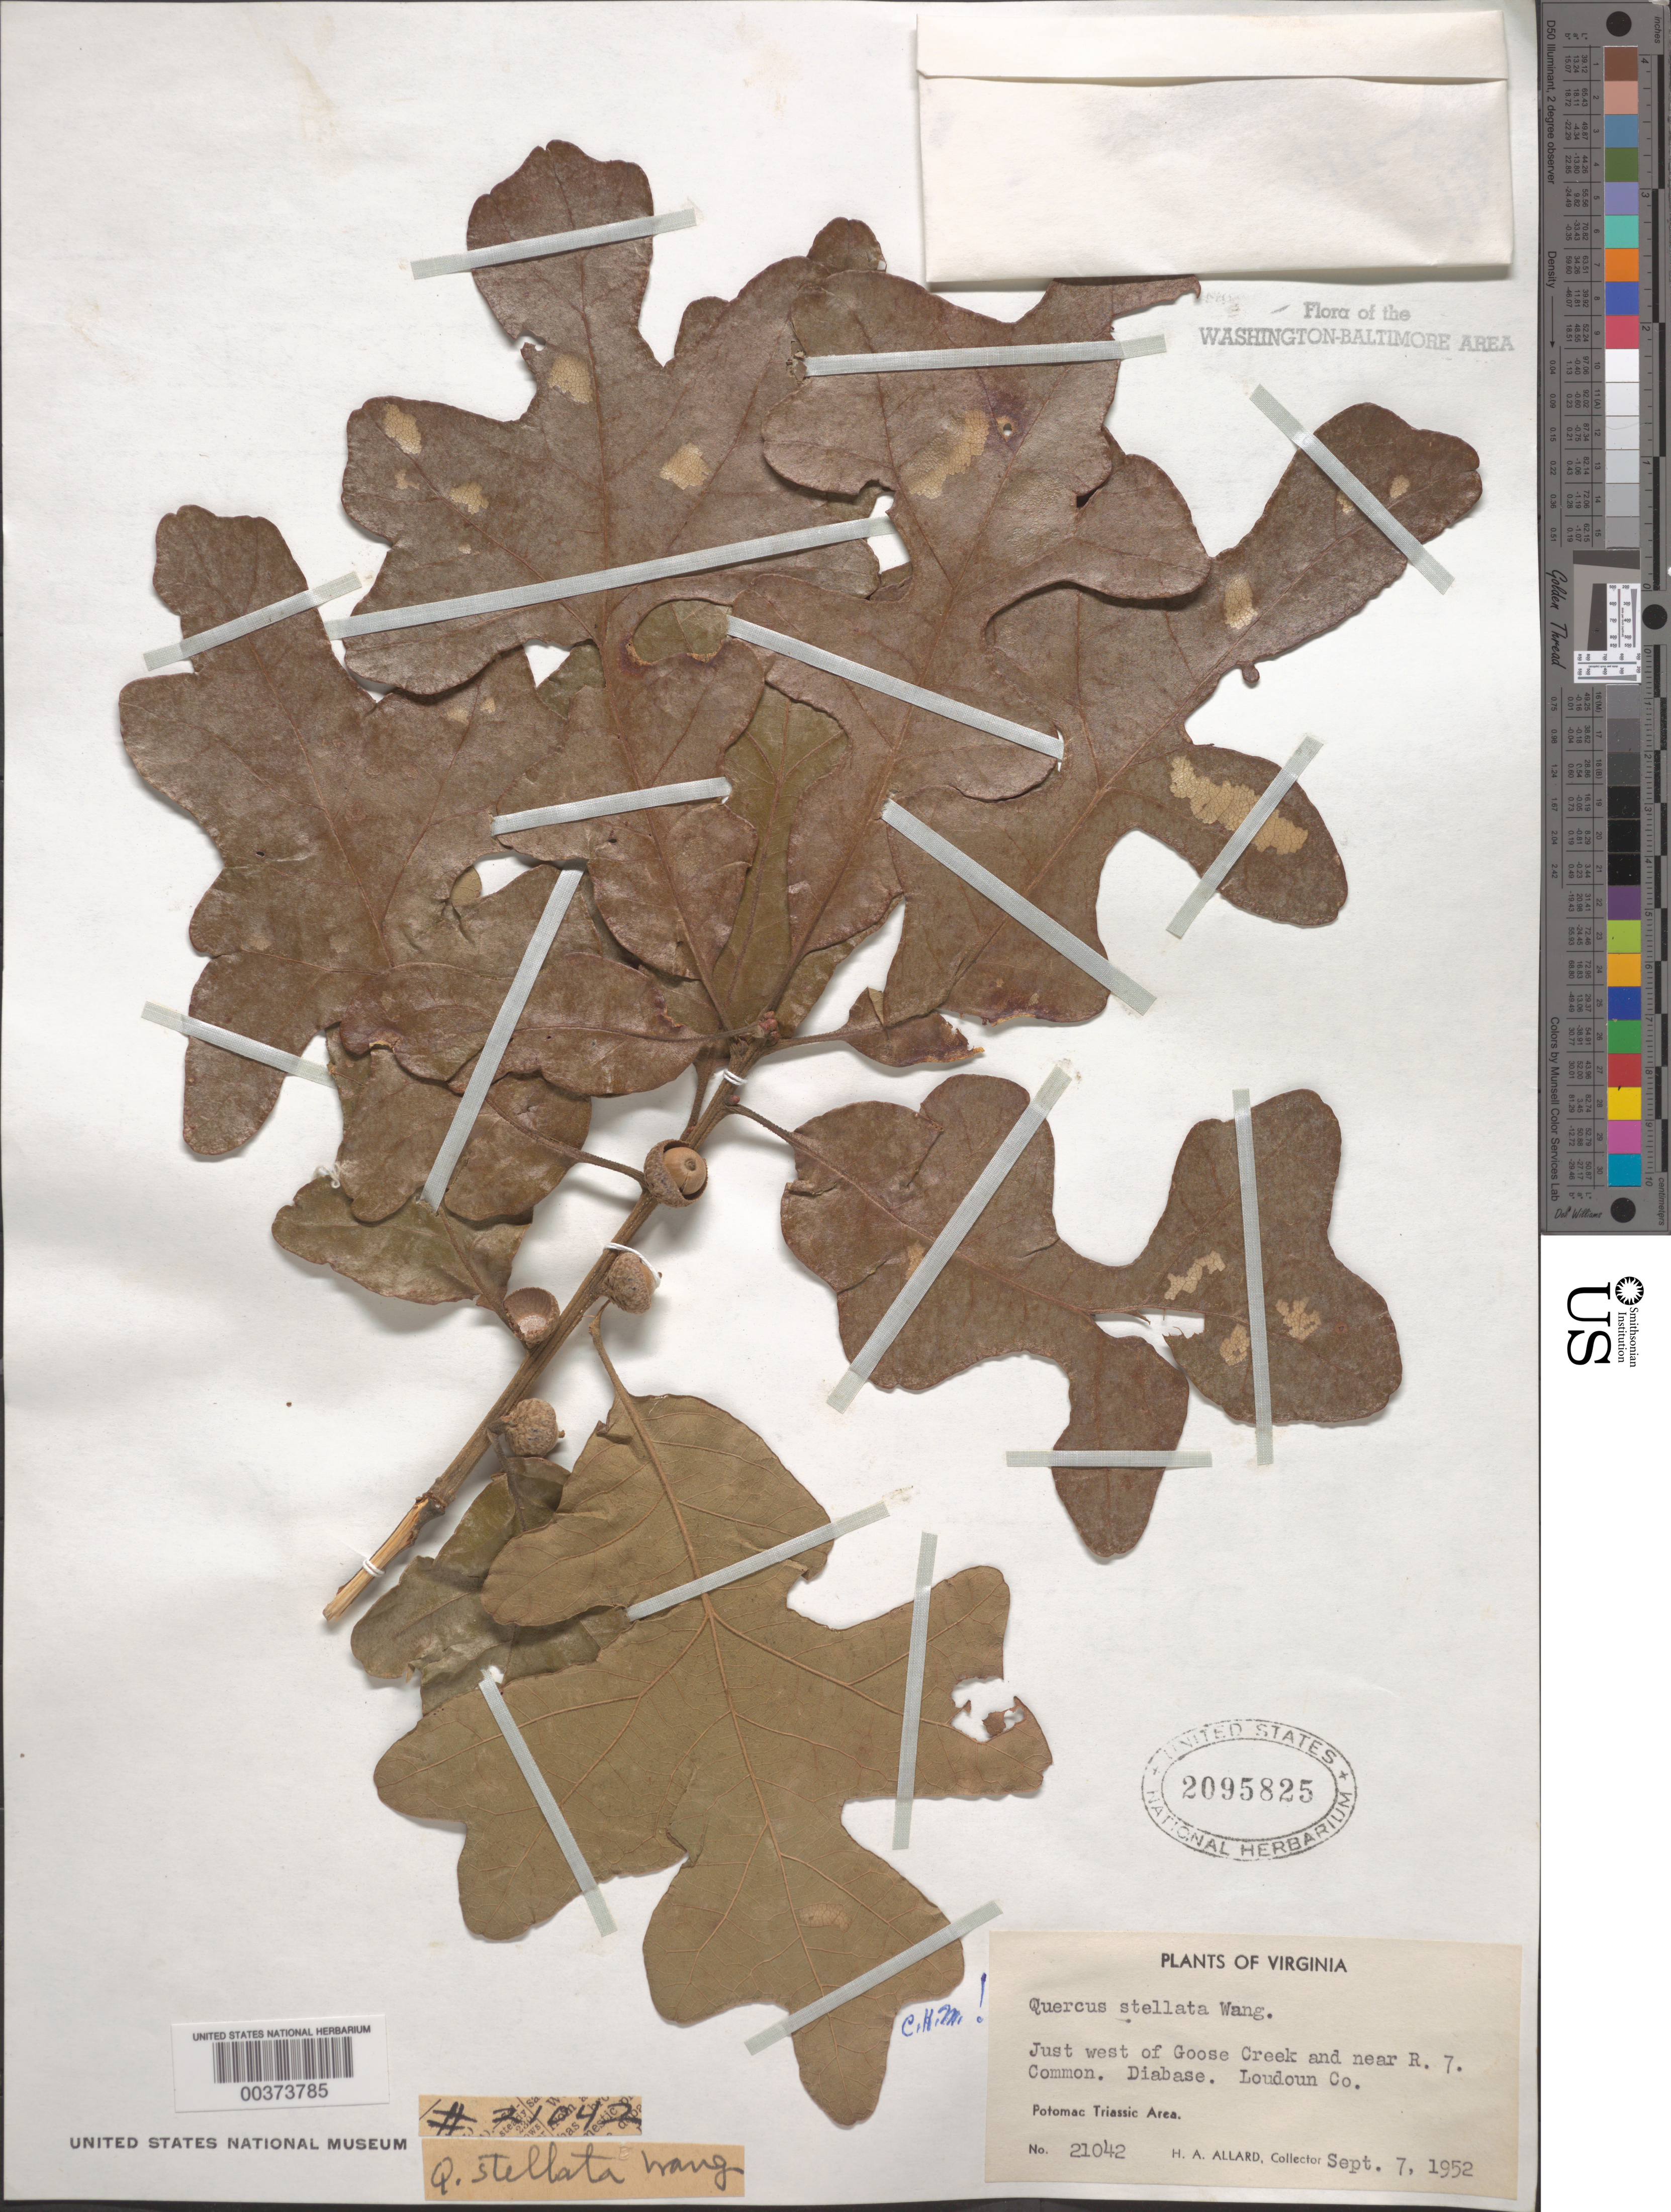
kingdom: Plantae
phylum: Tracheophyta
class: Magnoliopsida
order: Fagales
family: Fagaceae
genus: Quercus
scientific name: Quercus stellata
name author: Wangenh.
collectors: H. A. Allard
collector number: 21042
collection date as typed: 07 Sep 1952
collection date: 1952-09-07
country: United States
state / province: Virginia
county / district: Loudoun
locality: West of Goose Creek and near Route 7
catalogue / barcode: US 2095825